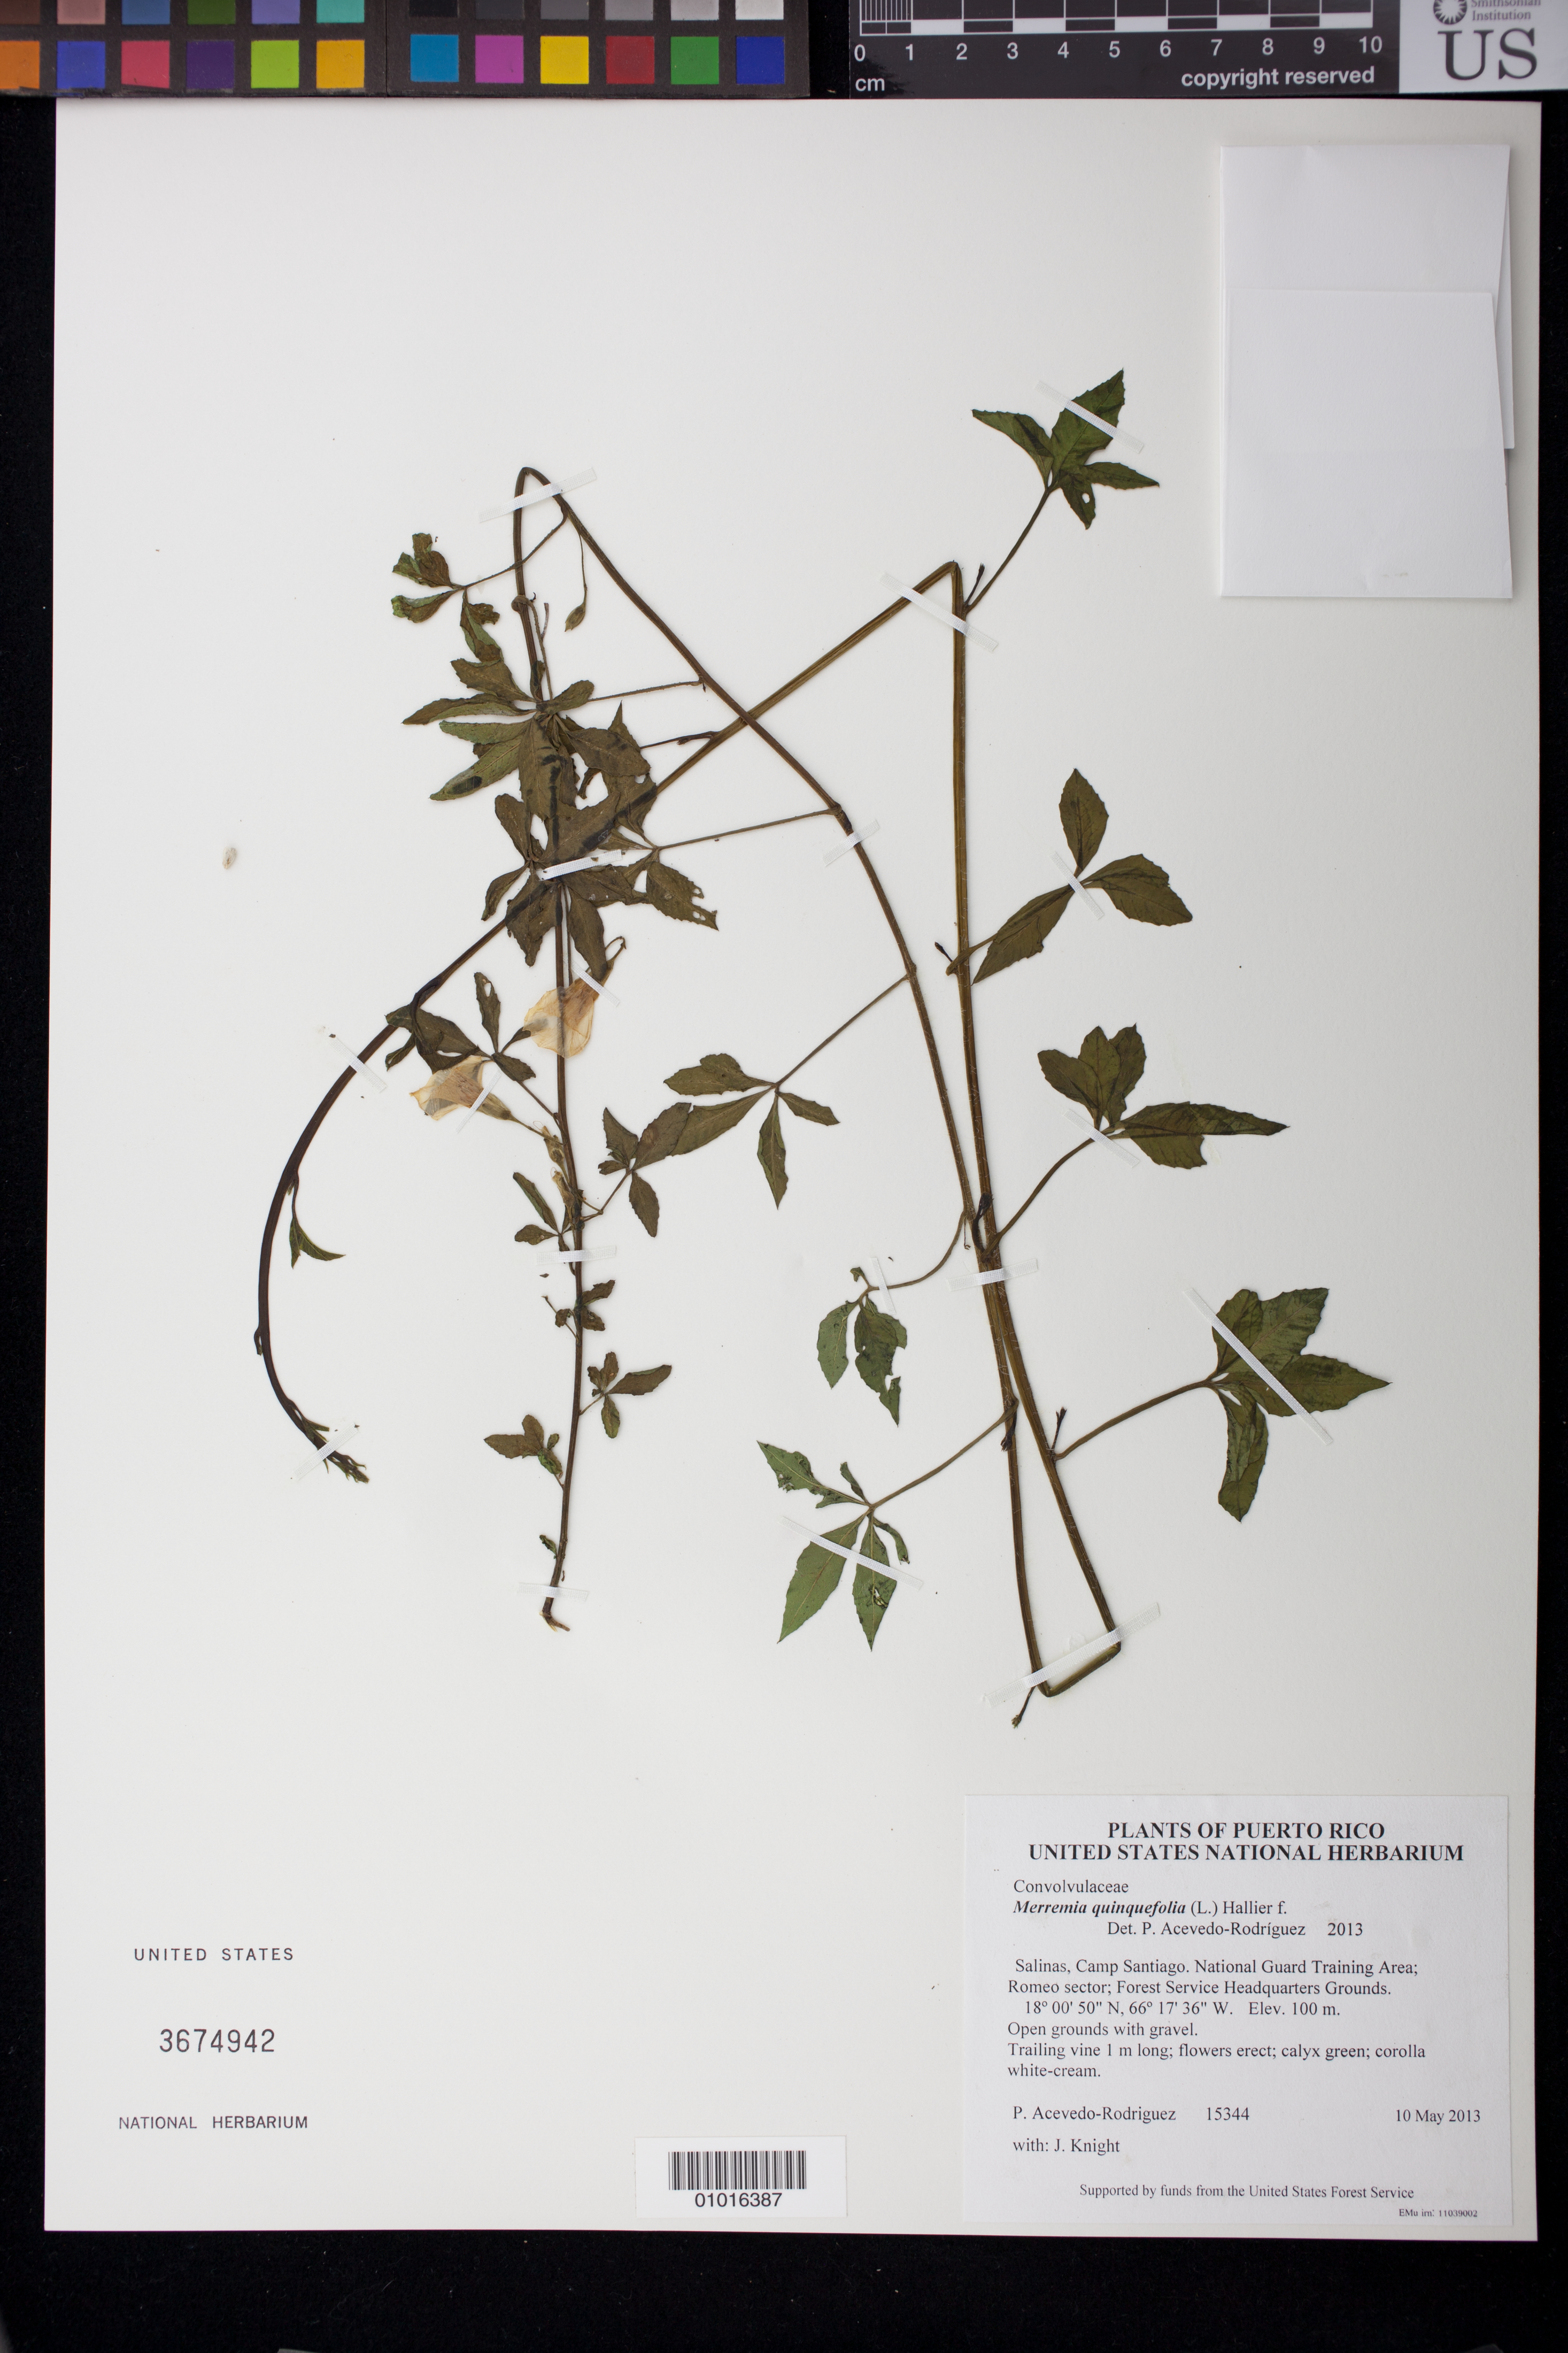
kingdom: Plantae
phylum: Tracheophyta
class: Magnoliopsida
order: Solanales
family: Convolvulaceae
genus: Distimake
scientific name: Distimake quinquefolius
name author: (L.) A. R. Simões & Staples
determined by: Strong, Mark T., (BOT), Smithsonian Institution - National Museum of Natural History (UNITED STATES)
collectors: P. Acevedo-Rodr. & J. Knight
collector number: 15344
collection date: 2013-05-10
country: Puerto Rico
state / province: Salinas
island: Puerto Rico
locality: Camp Santiago. National Guard Training Area; Romeo sector; Forest Service Headquarters Grounds.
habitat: Open grounds with gravel.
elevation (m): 100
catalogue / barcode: US 3674942